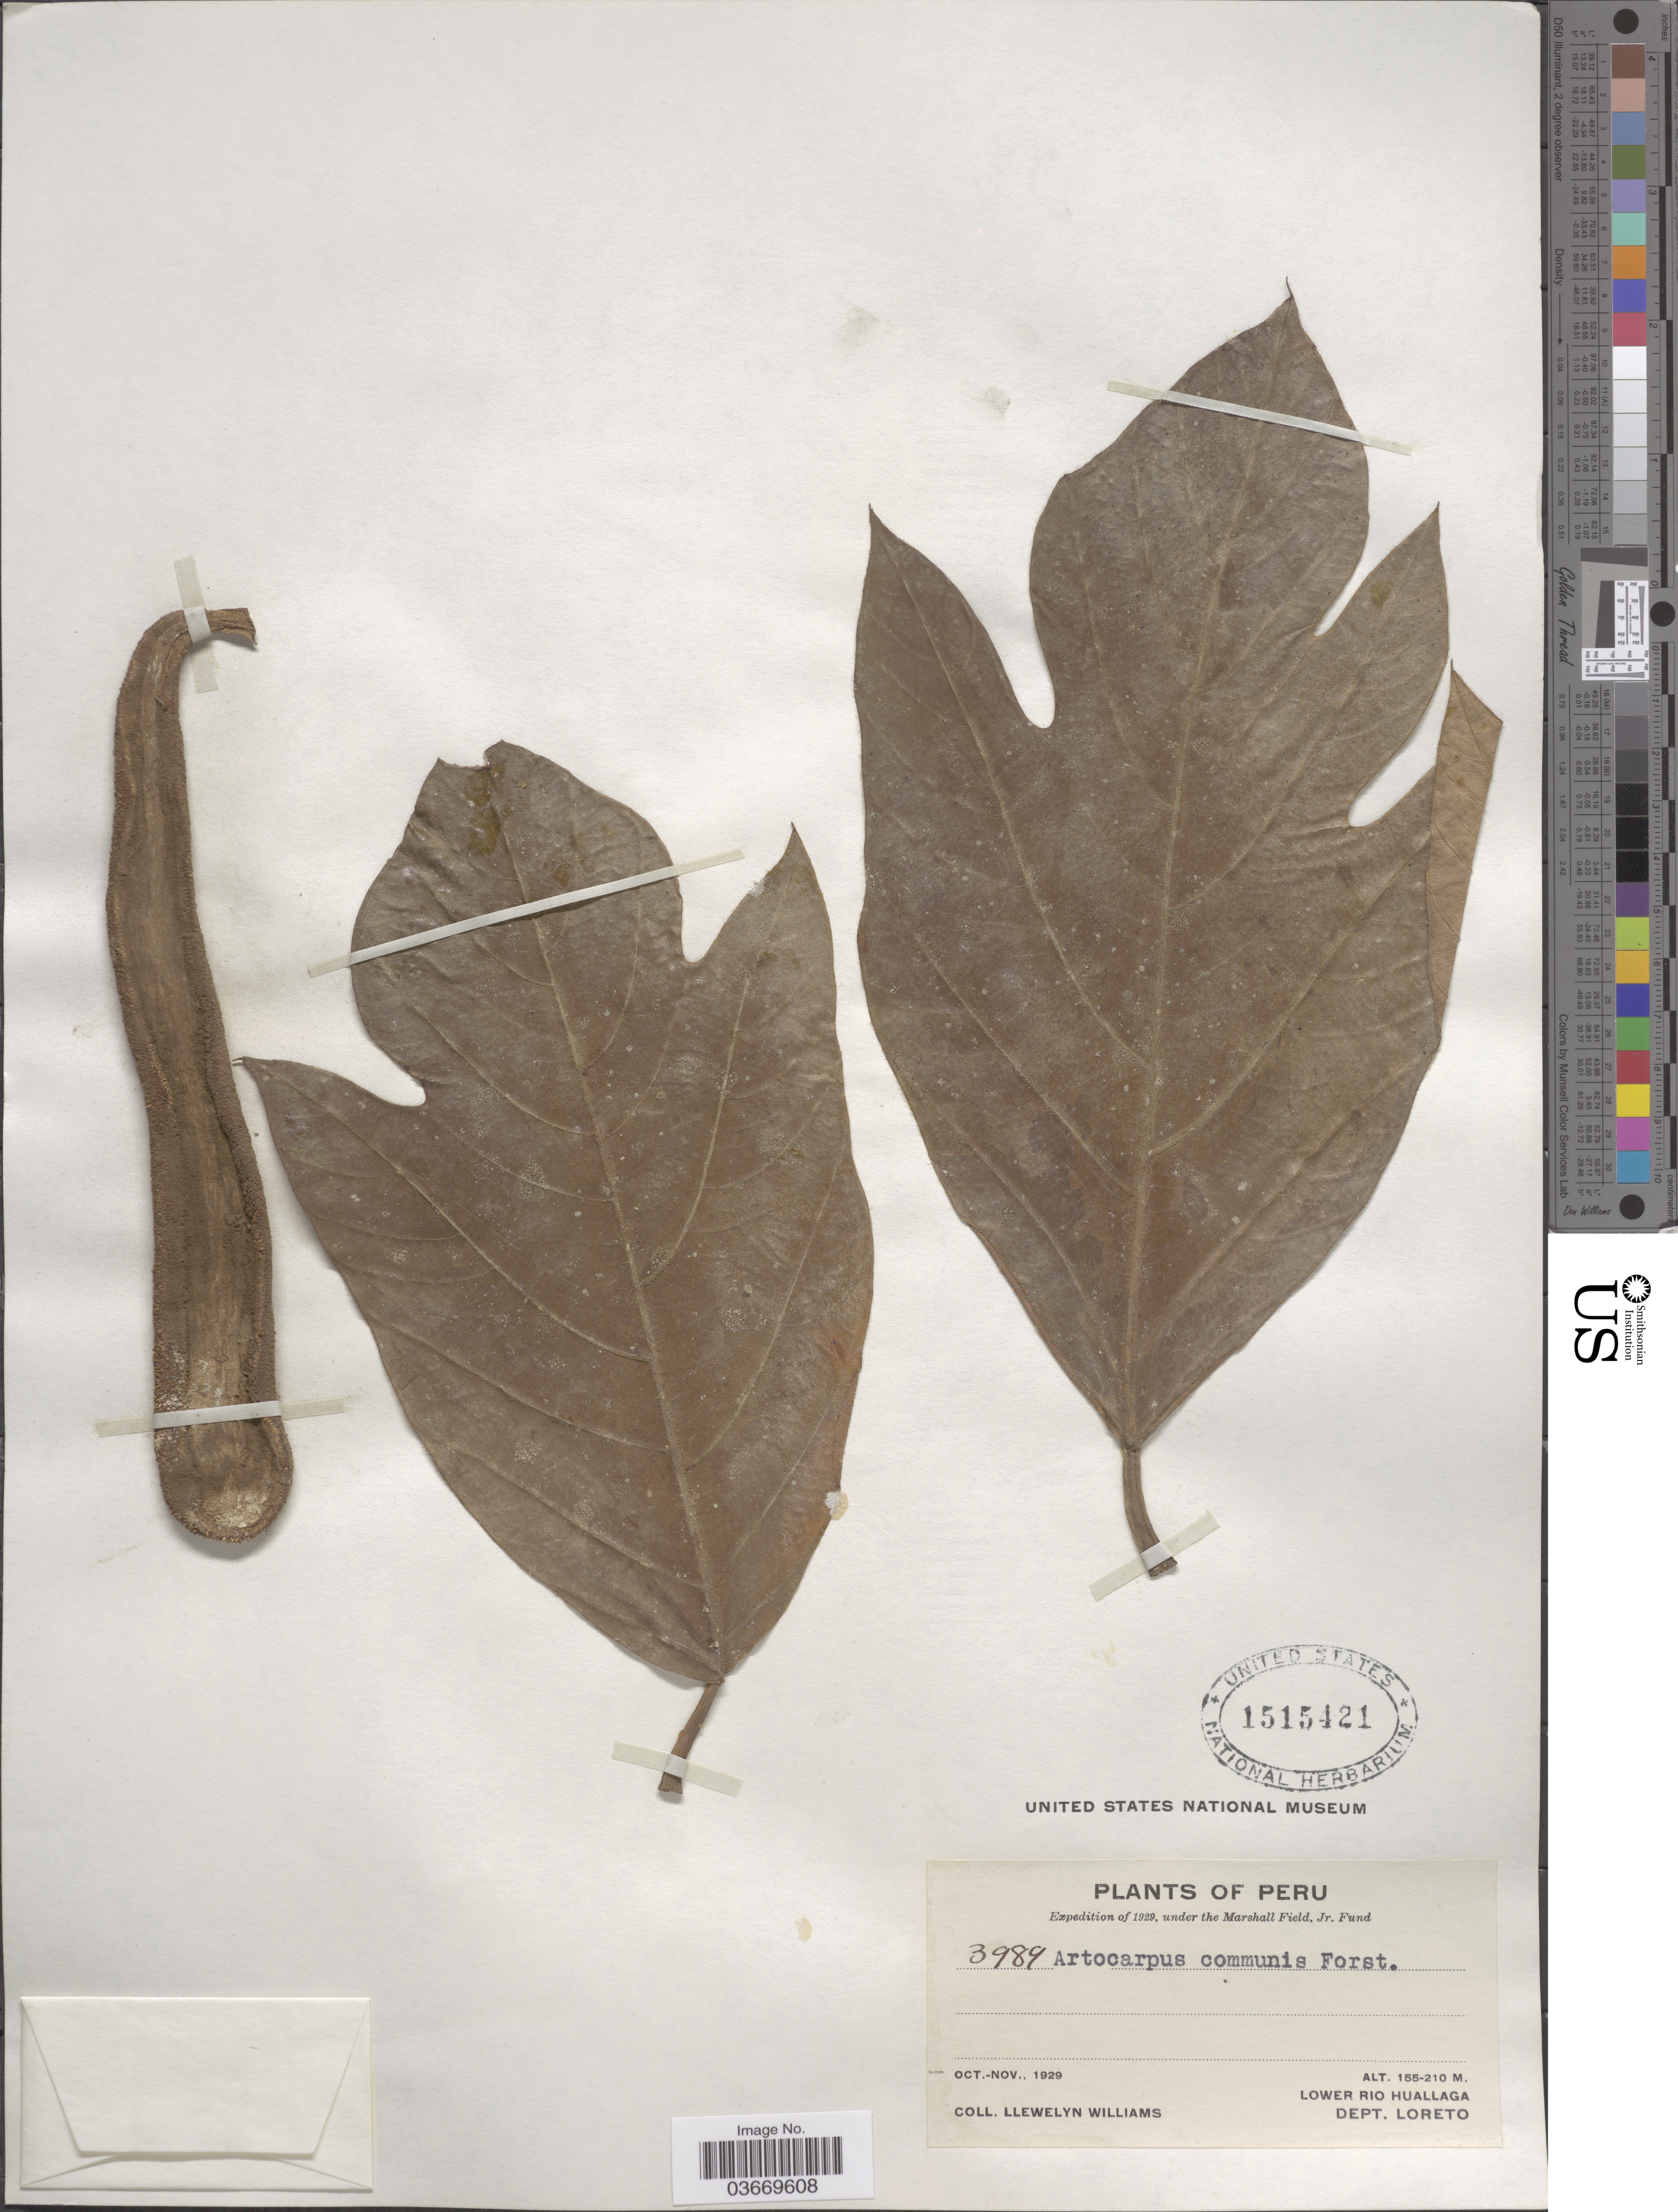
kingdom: Plantae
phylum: Tracheophyta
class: Magnoliopsida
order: Rosales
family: Moraceae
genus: Artocarpus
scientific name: Artocarpus altilis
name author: (Parkinson) Fosberg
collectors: Ll. Williams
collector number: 3989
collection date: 1929-10/1929-11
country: Peru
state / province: Loreto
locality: Lower Rio Huallaga. Dept. Loreto.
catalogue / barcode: US 1515421